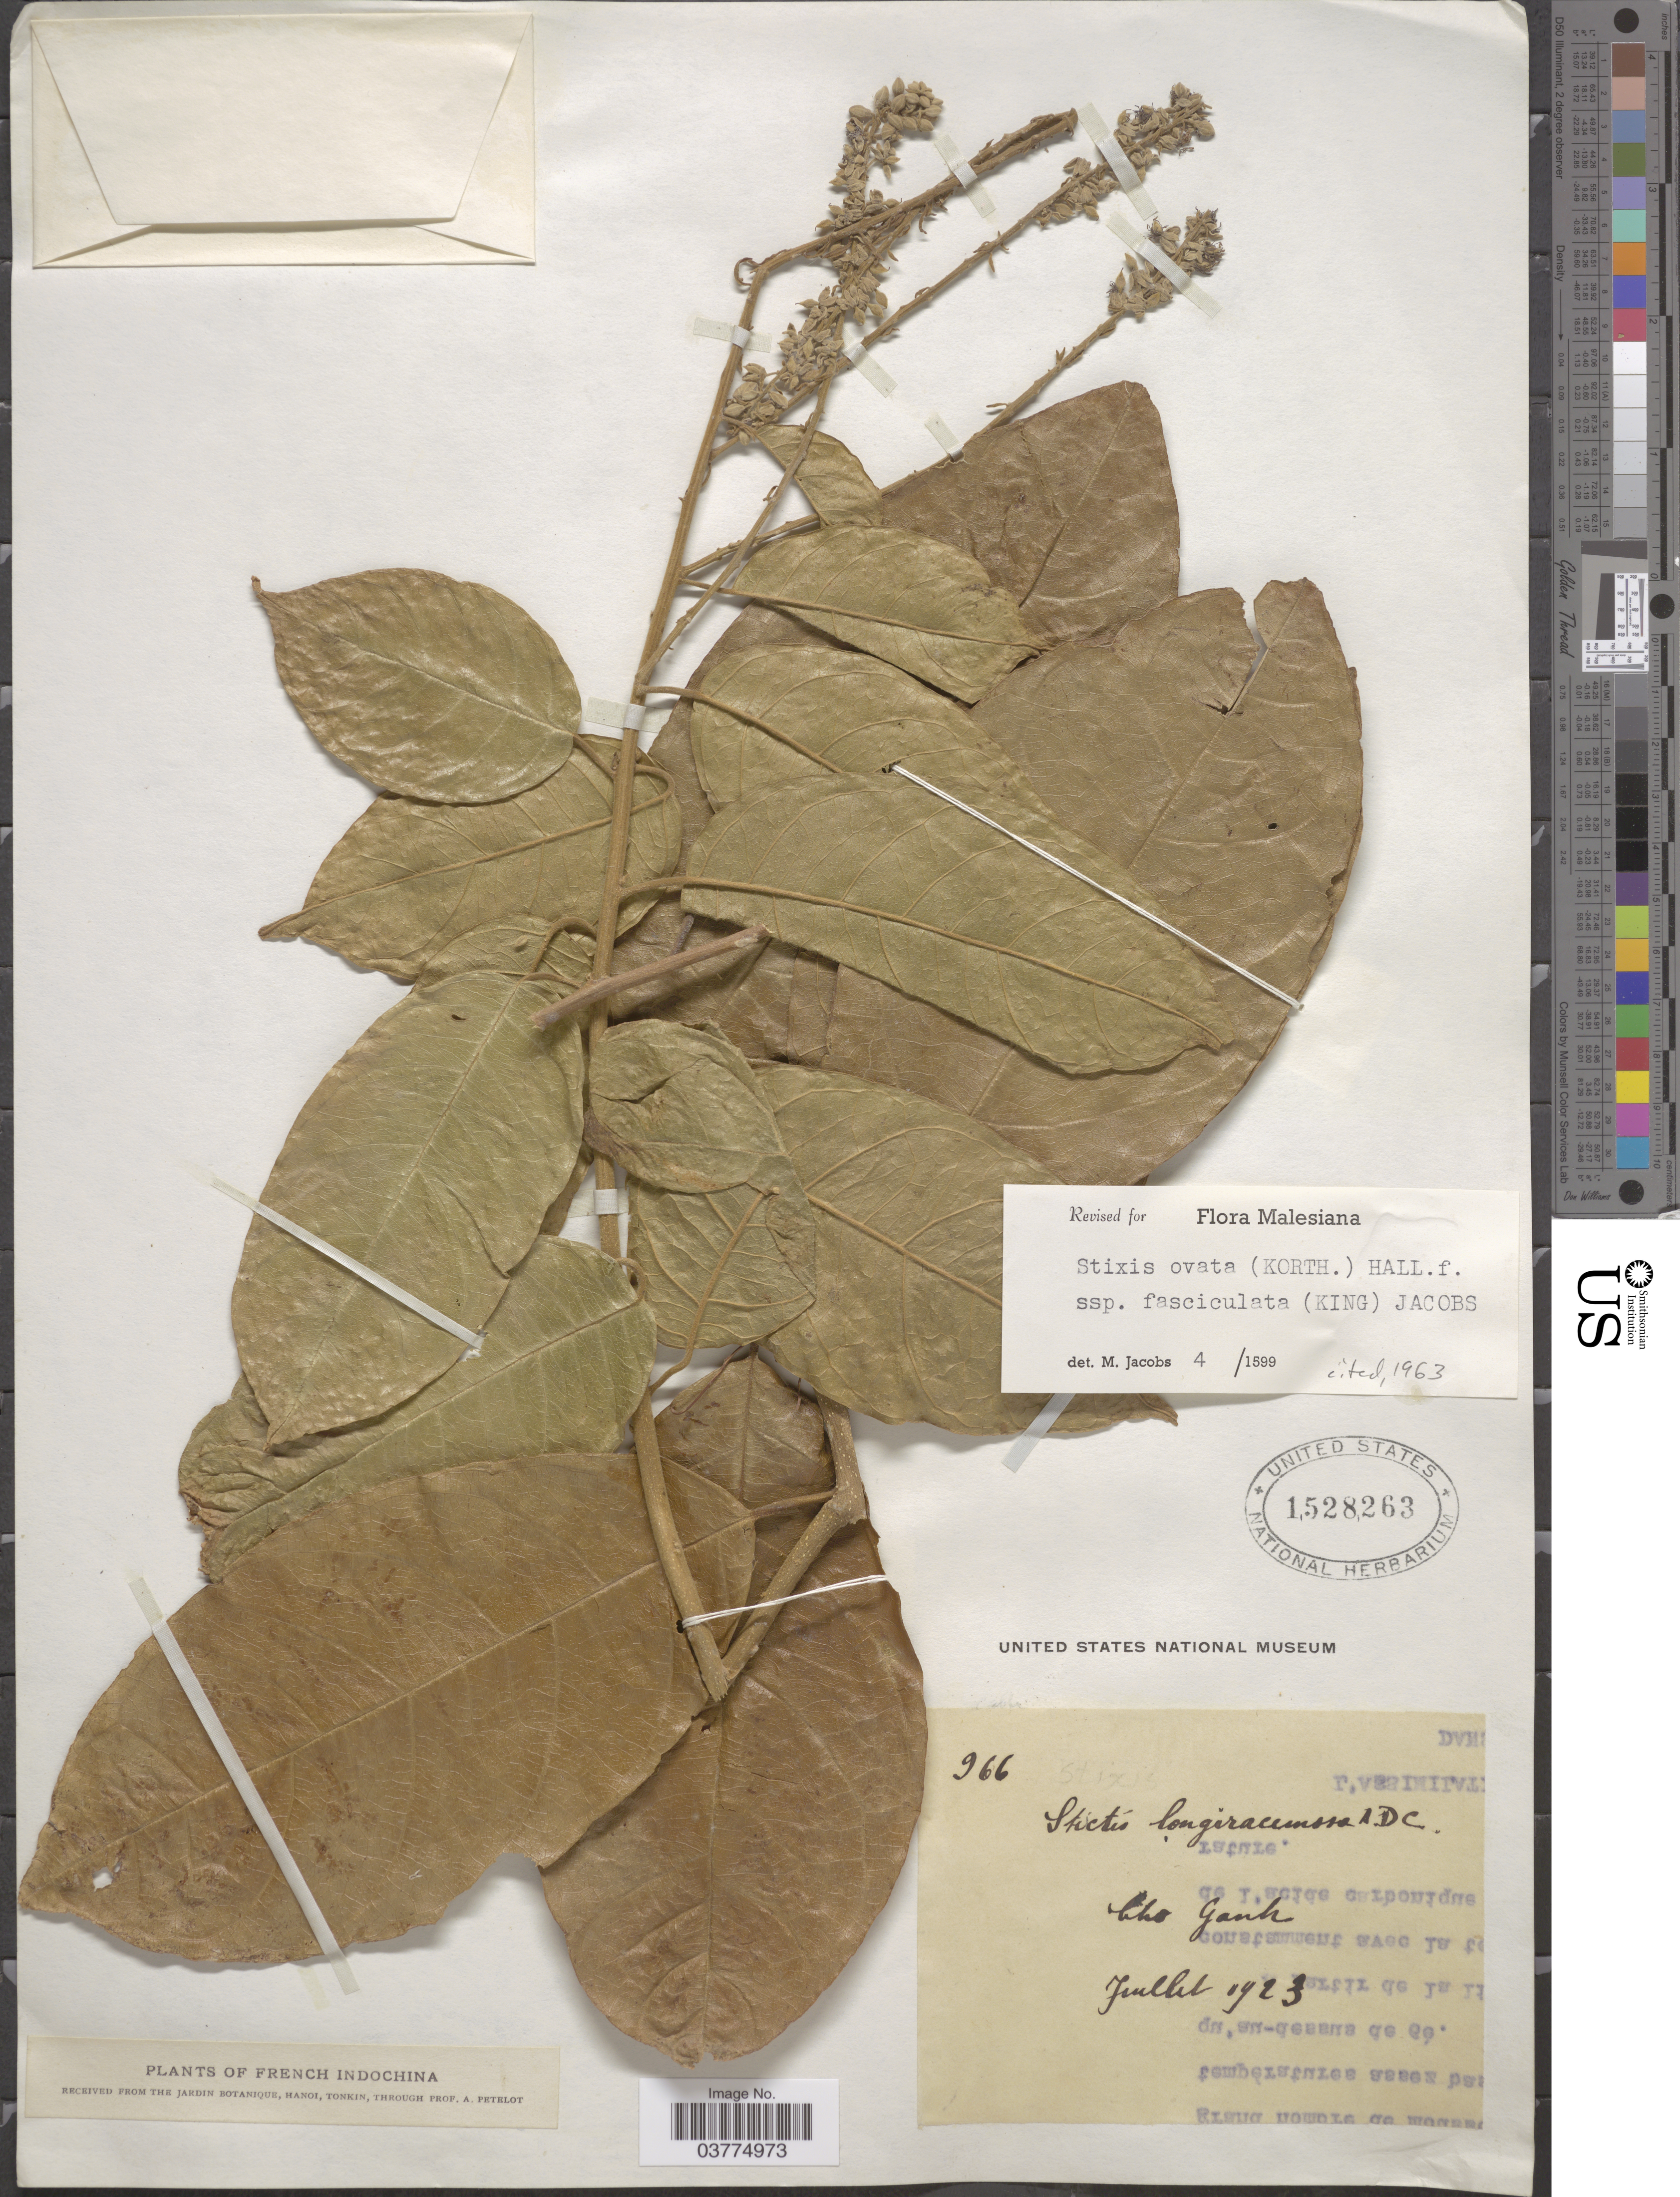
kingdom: Plantae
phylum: Tracheophyta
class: Magnoliopsida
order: Brassicales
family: Stixaceae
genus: Stixis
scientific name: Stixis ovata subsp. fasciculata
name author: (King) M. Jacobs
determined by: Jacobs, M.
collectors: A. Petelot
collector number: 966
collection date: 1923-07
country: Vietnam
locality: French Indochina. Cho Ganh.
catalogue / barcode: US 1528263